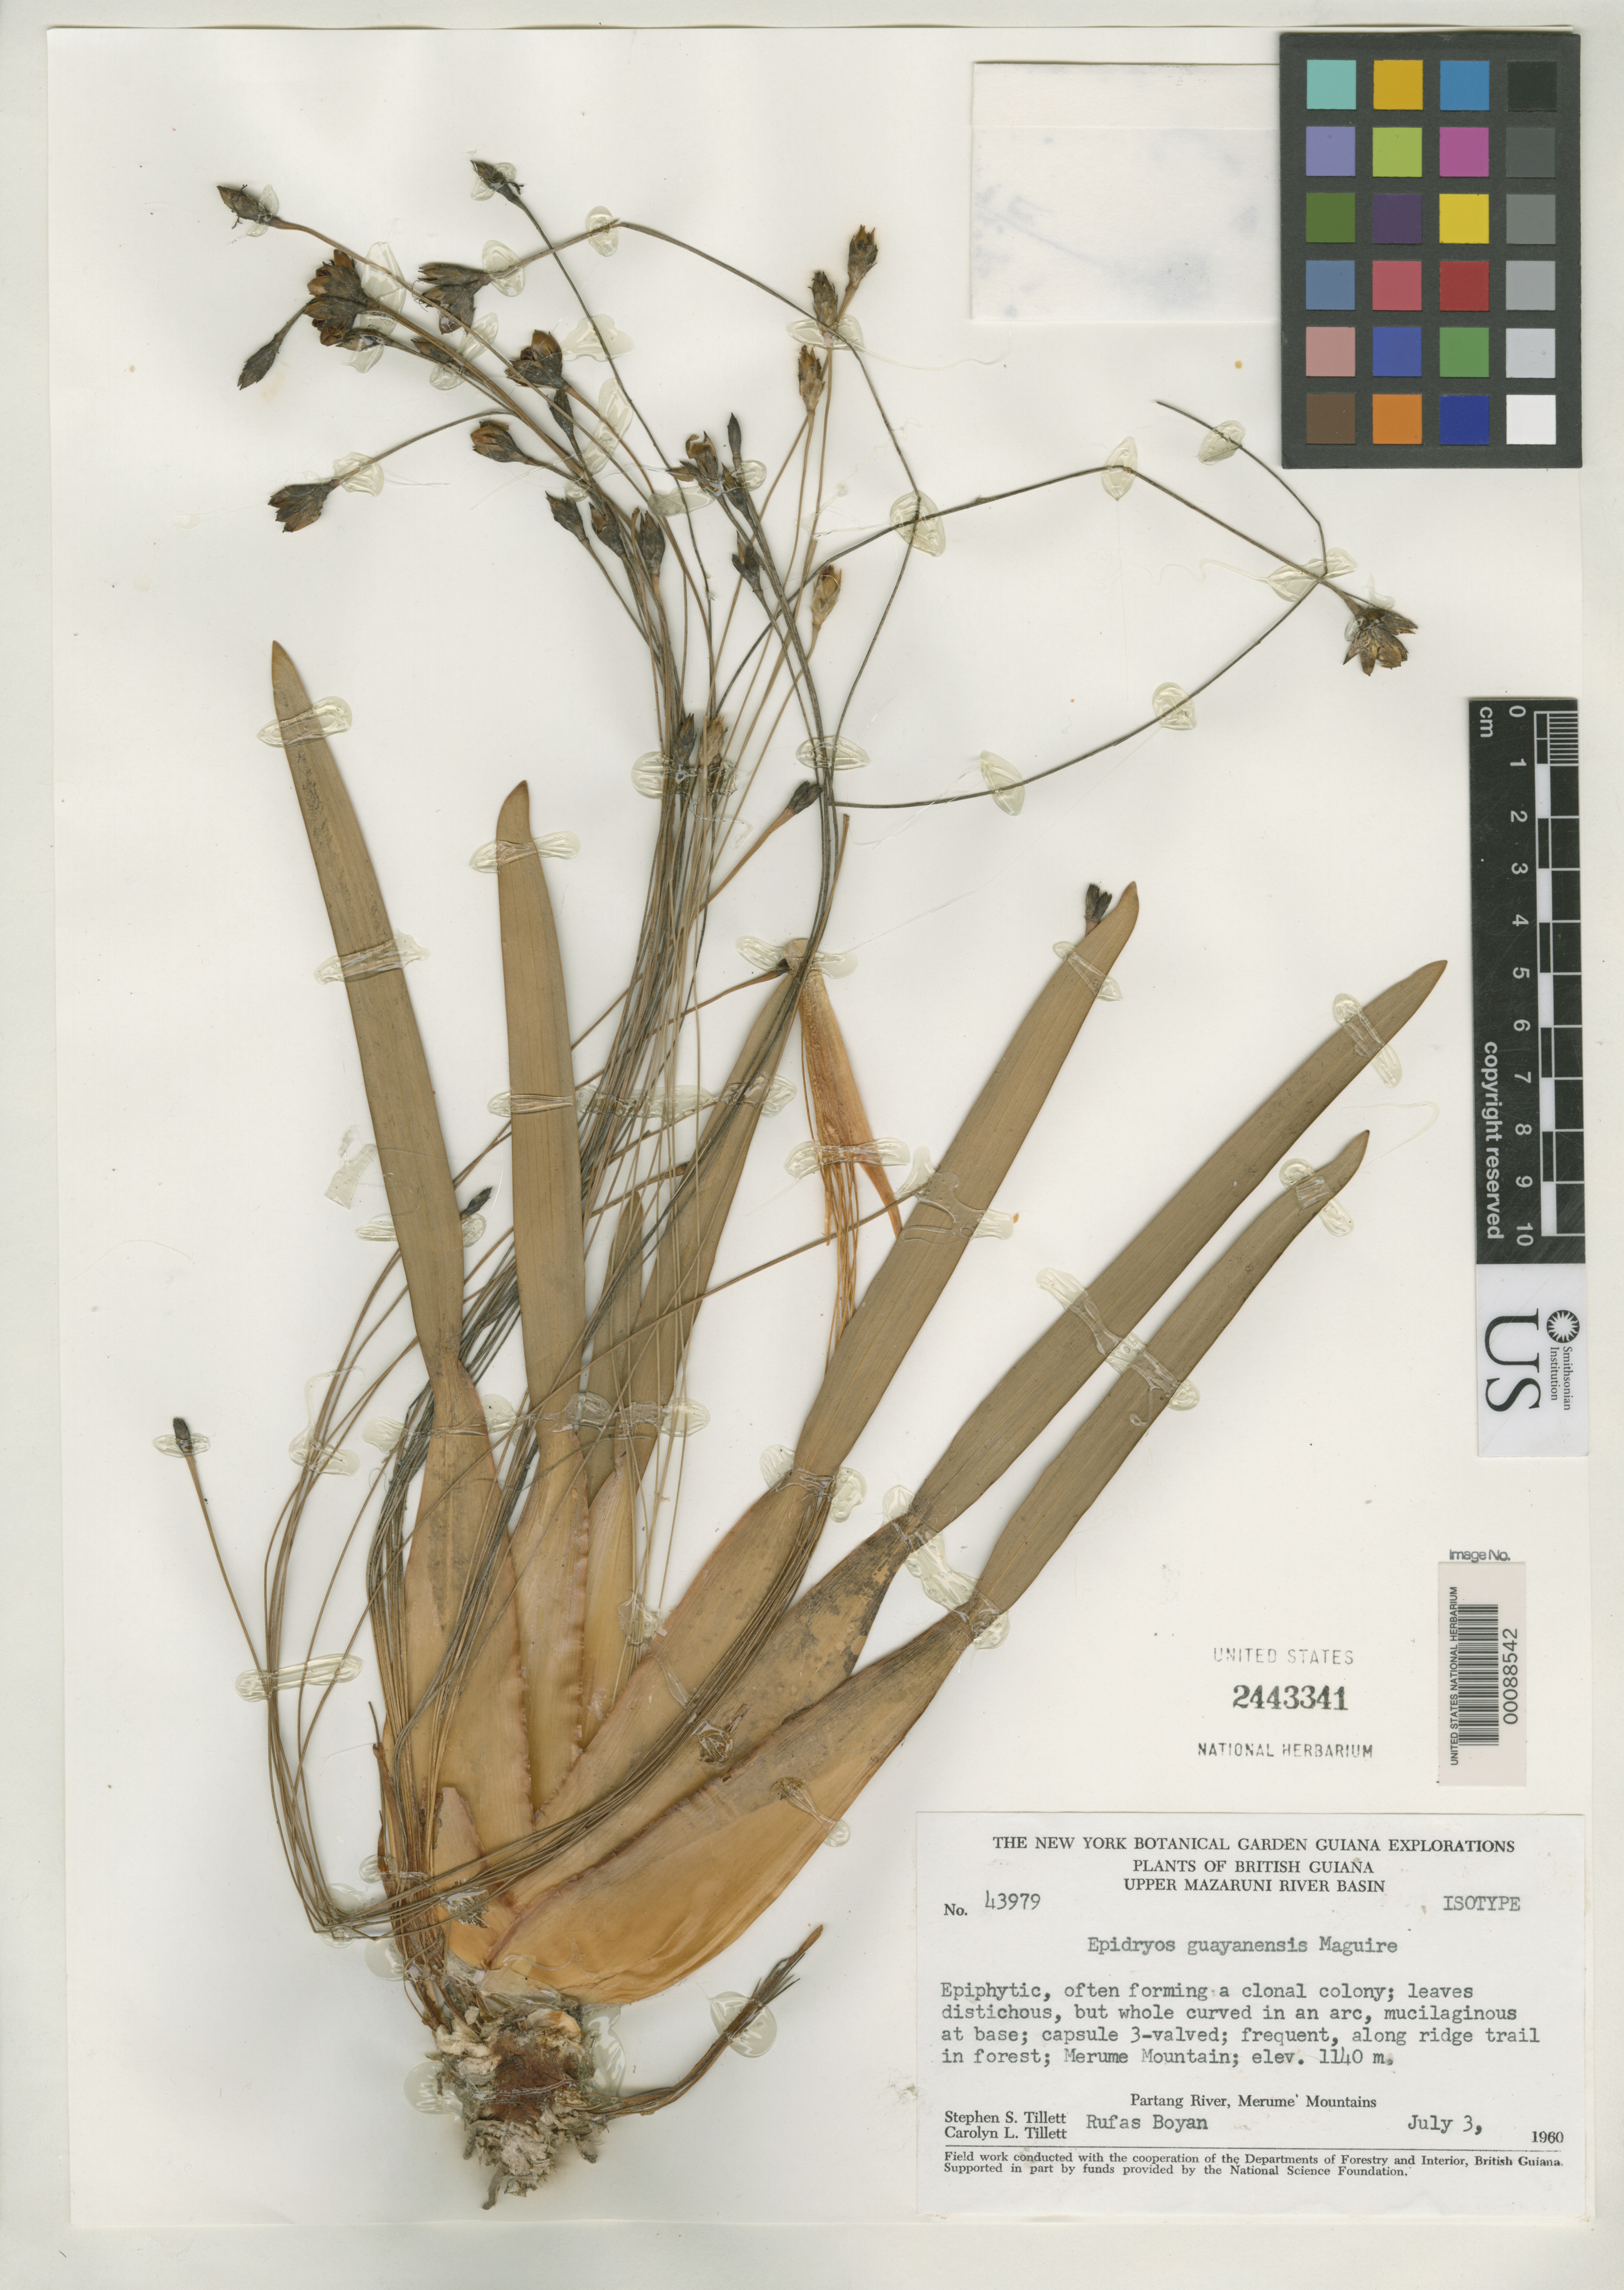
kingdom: Plantae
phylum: Tracheophyta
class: Liliopsida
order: Poales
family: Rapateaceae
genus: Epidryos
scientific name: Epidryos guayanensis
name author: Maguire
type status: Isotype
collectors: S. S. Tillett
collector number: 43979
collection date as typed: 03 Jul 1960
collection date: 1960-07-03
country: Guyana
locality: Partang River.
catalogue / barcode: US 2443341